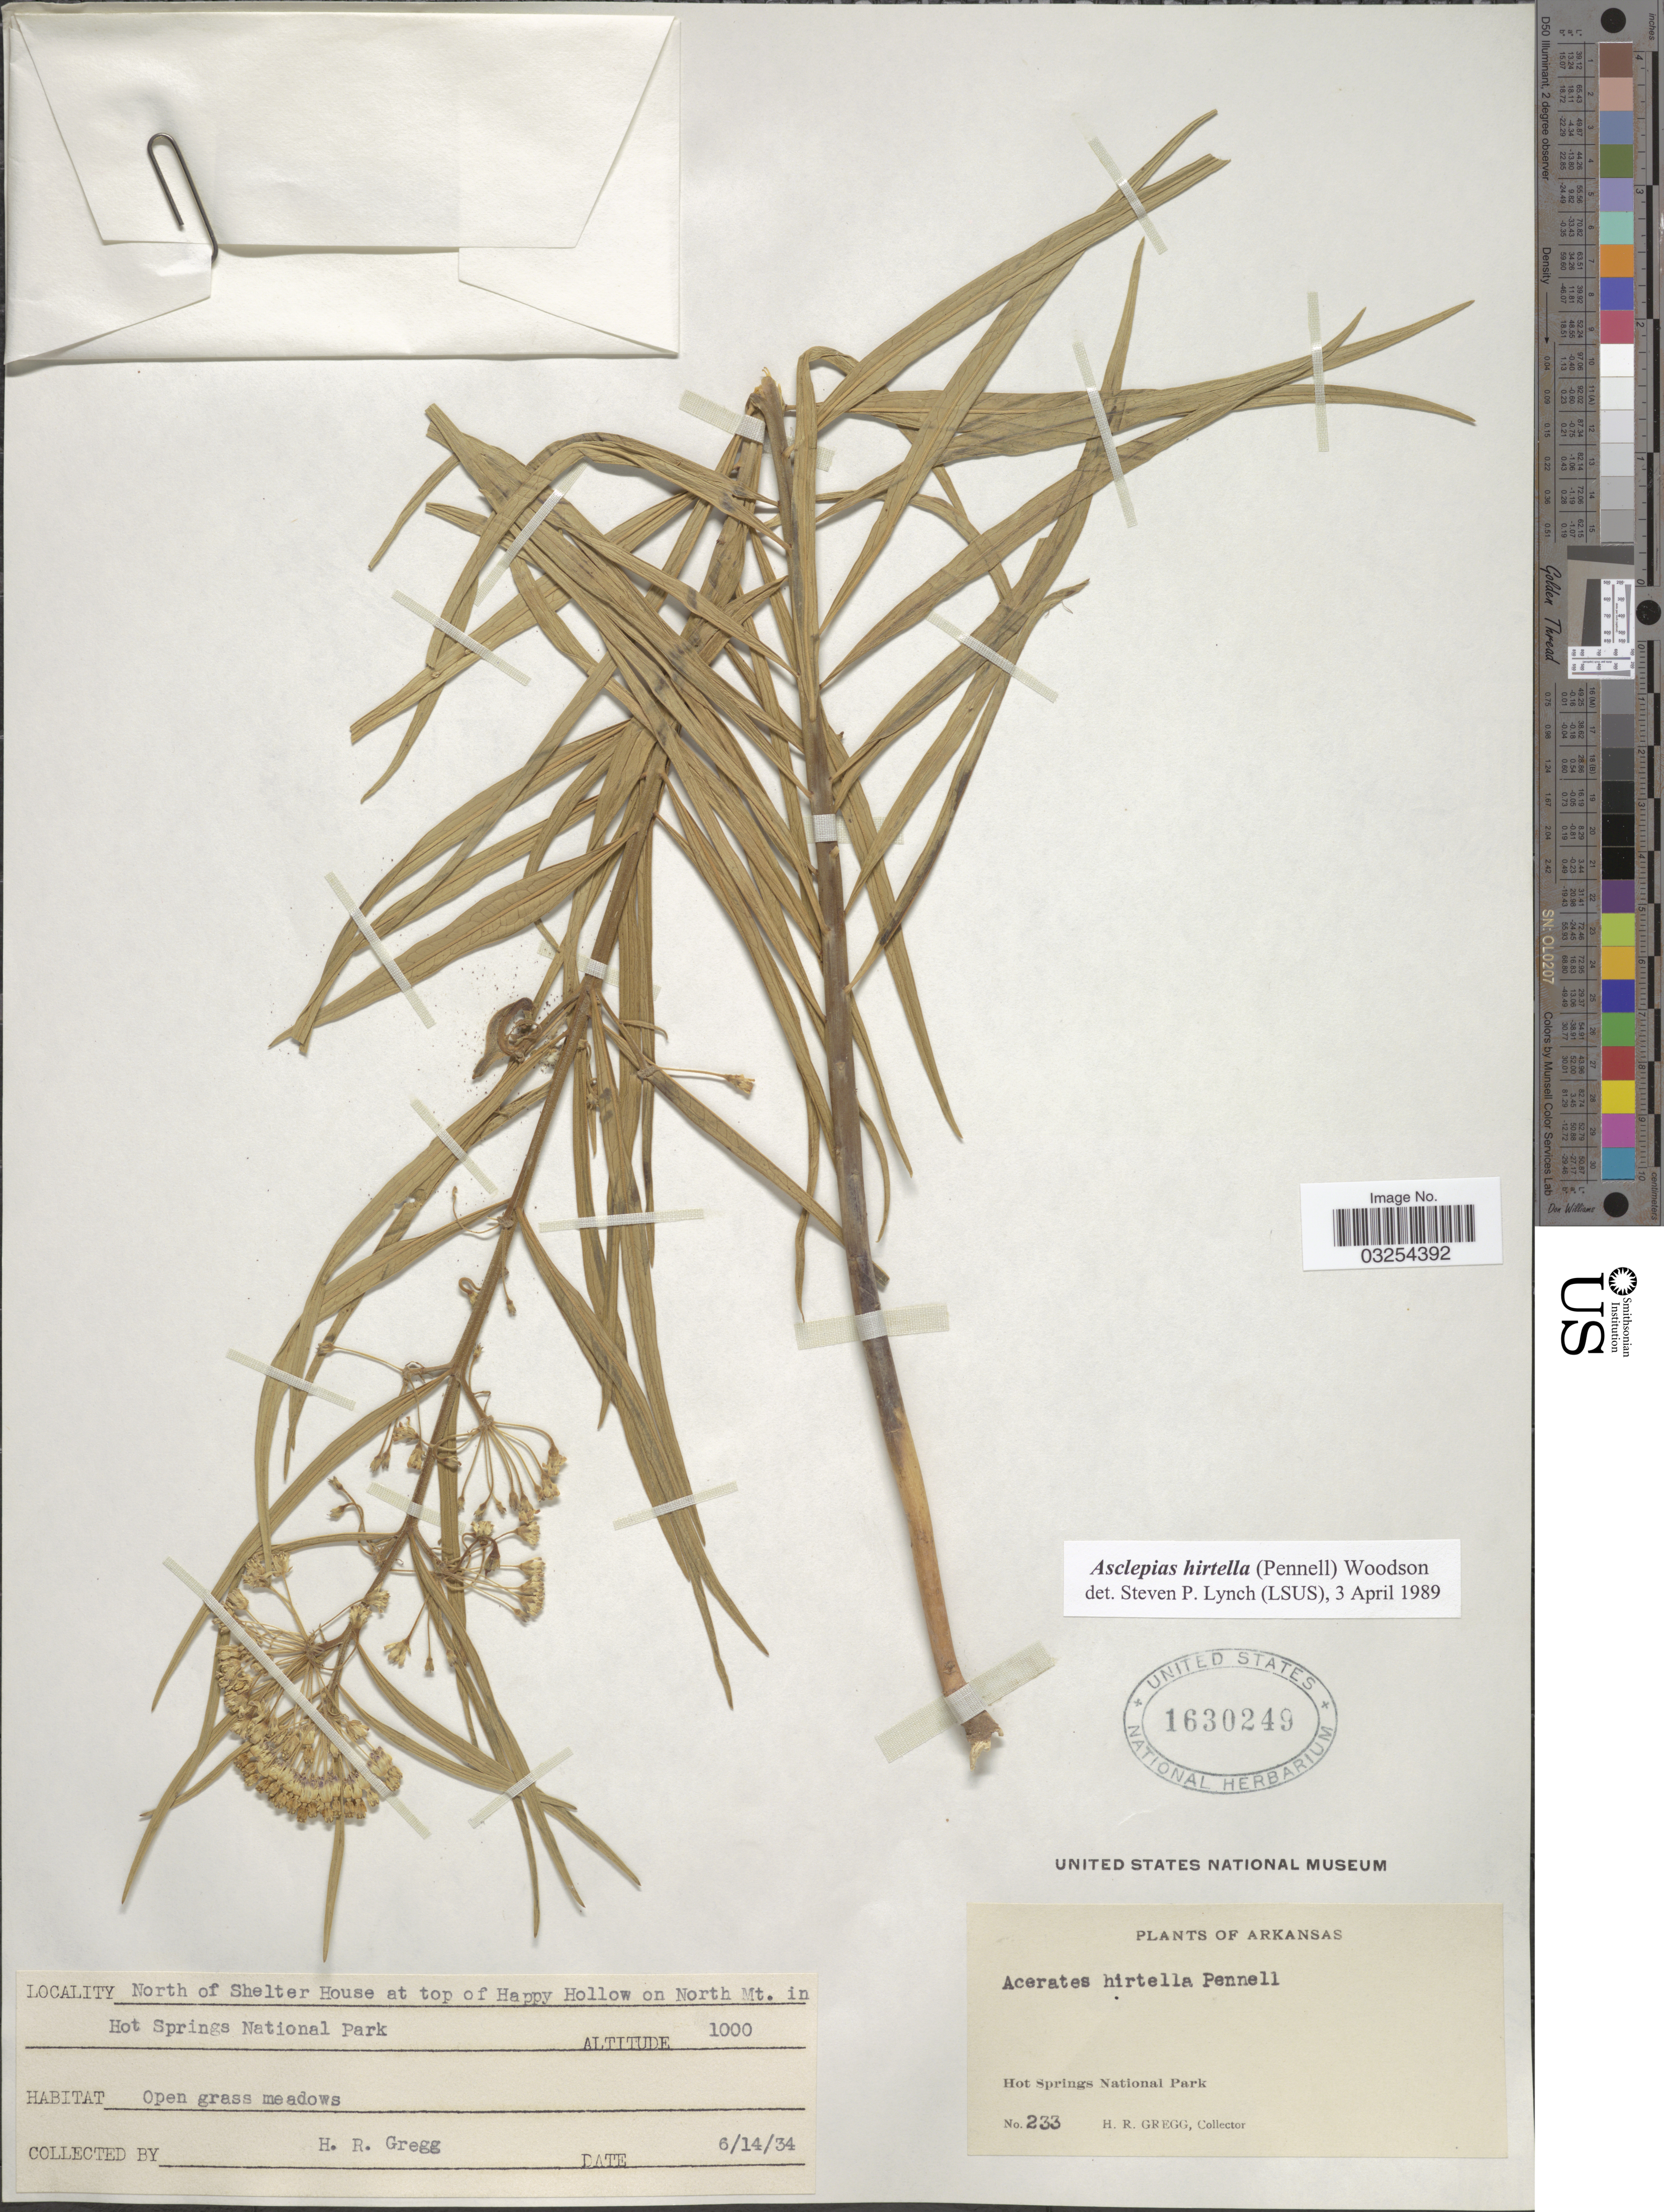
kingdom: Plantae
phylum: Tracheophyta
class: Magnoliopsida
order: Gentianales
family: Apocynaceae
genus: Asclepias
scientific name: Asclepias hirtella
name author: (Pennell) Woodson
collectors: H. Gregg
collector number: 233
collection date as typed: Transcribed d/m/y: 14/6/34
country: United States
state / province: Arkansas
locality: North of Shelter House at top of Happy Hollow on North Mt. in Hot Springs National Park.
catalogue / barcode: US 1630249